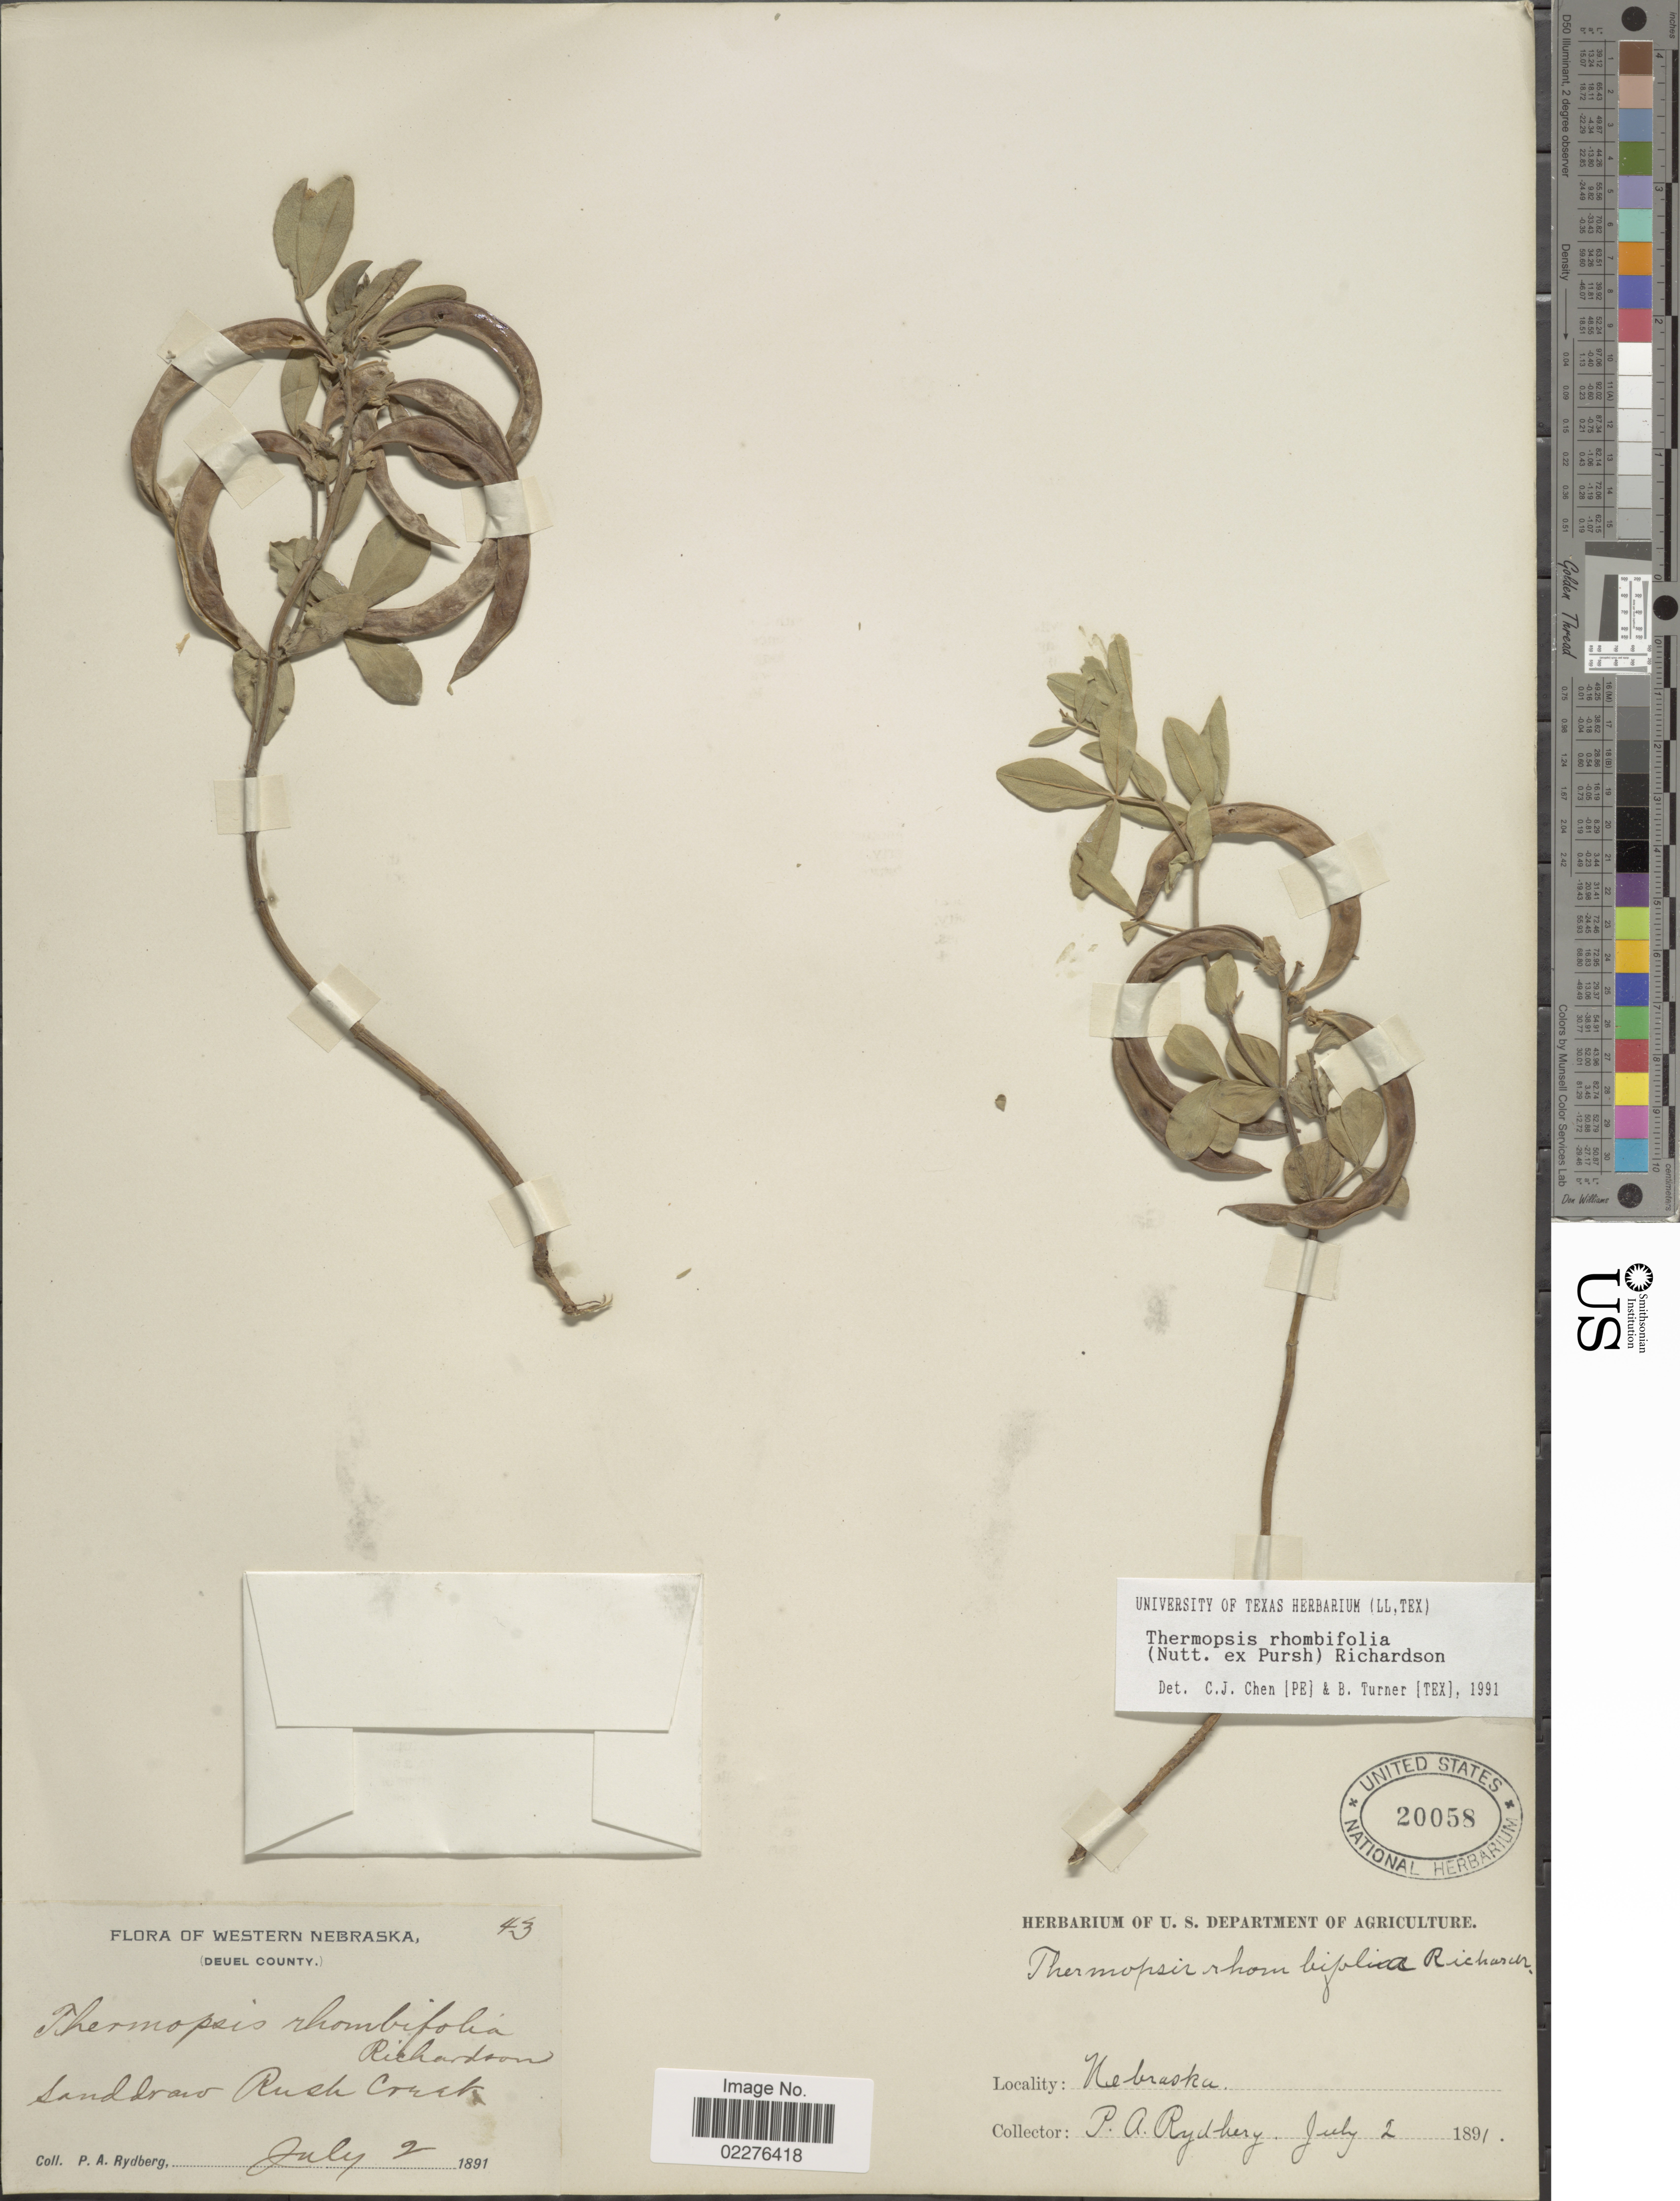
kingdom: Plantae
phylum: Tracheophyta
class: Magnoliopsida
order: Fabales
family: Fabaceae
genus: Thermopsis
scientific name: Thermopsis rhombifolia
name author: Richardson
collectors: P. A. Rydberg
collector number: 43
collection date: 1891-07-02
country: United States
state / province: Nebraska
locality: Sand draw Rush Creek, Western Nebraska, Deuel County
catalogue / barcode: US 20058